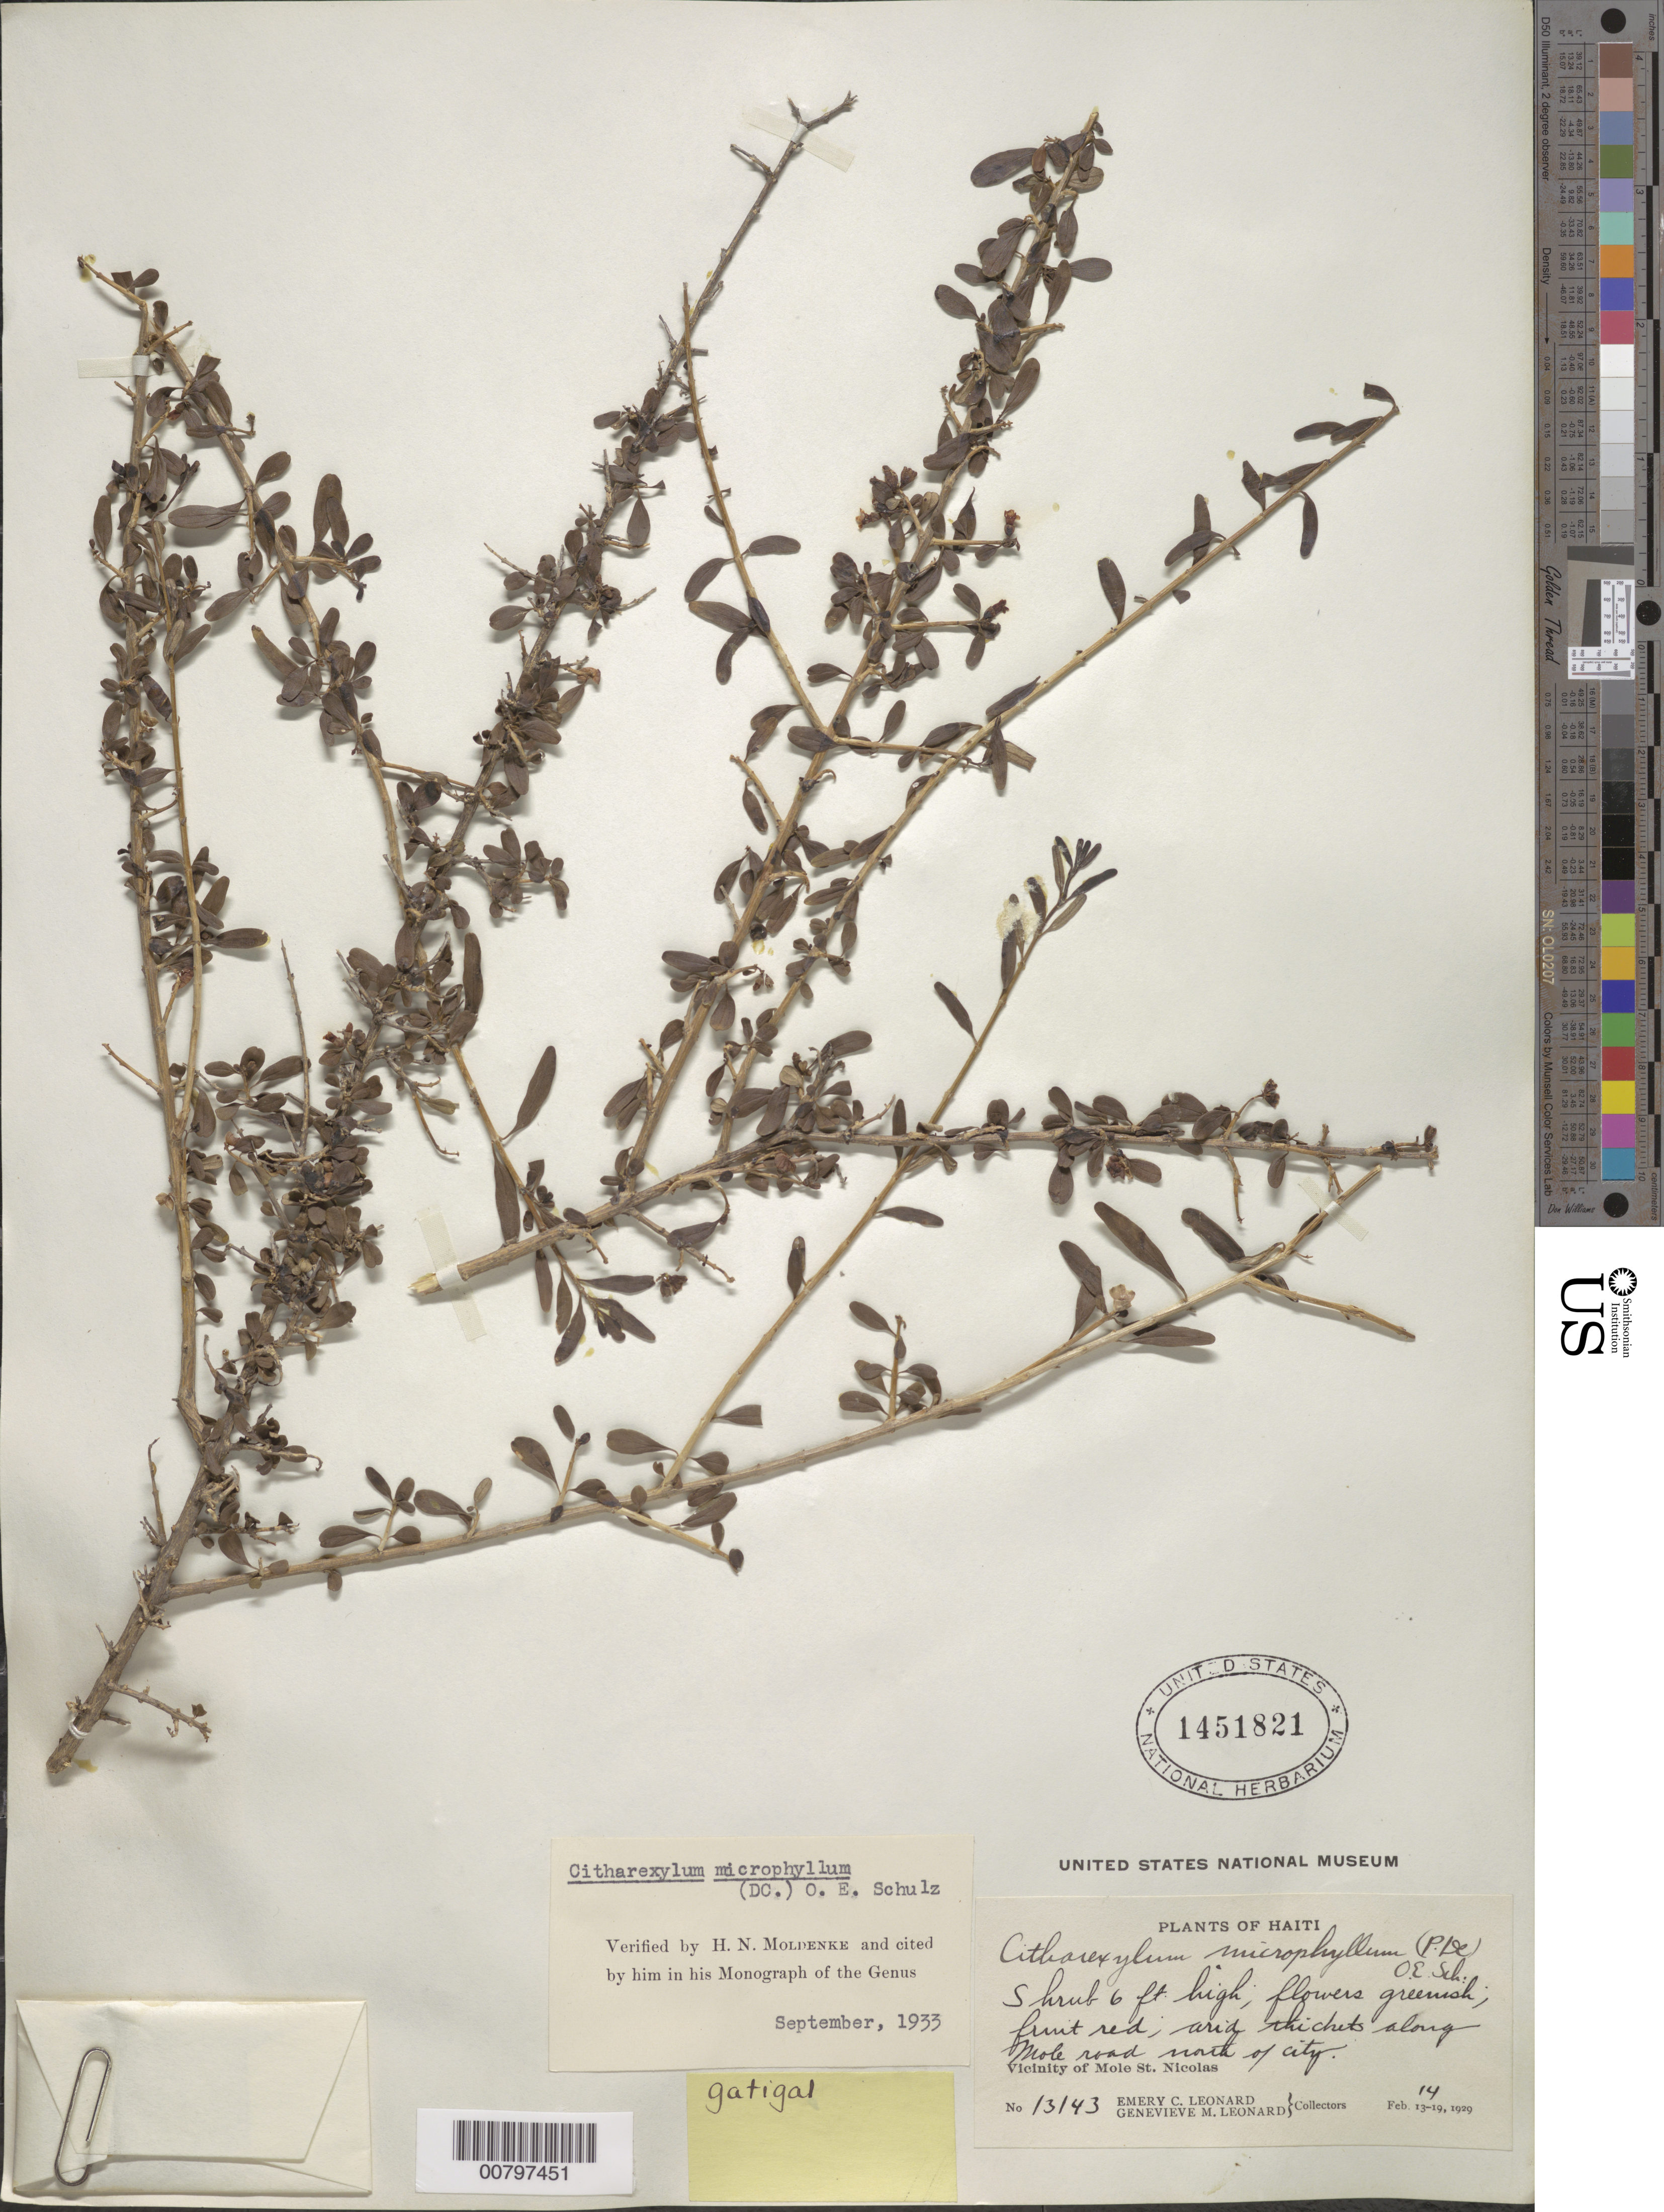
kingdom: Plantae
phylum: Tracheophyta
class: Magnoliopsida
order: Lamiales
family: Verbenaceae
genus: Citharexylum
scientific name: Citharexylum microphyllum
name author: (DC.) O.E. Schulz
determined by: Moldenke, H. N.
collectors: E. C. Leonard & G. M. Leonard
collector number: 13143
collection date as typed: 14 Feb 1929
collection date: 1929-02-14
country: Haiti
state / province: Nord-Ouest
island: Hispaniola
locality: Vicinity of Mole St. Nicolas, along Mole Road, N of the city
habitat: Arid thickets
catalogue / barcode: US 1451821